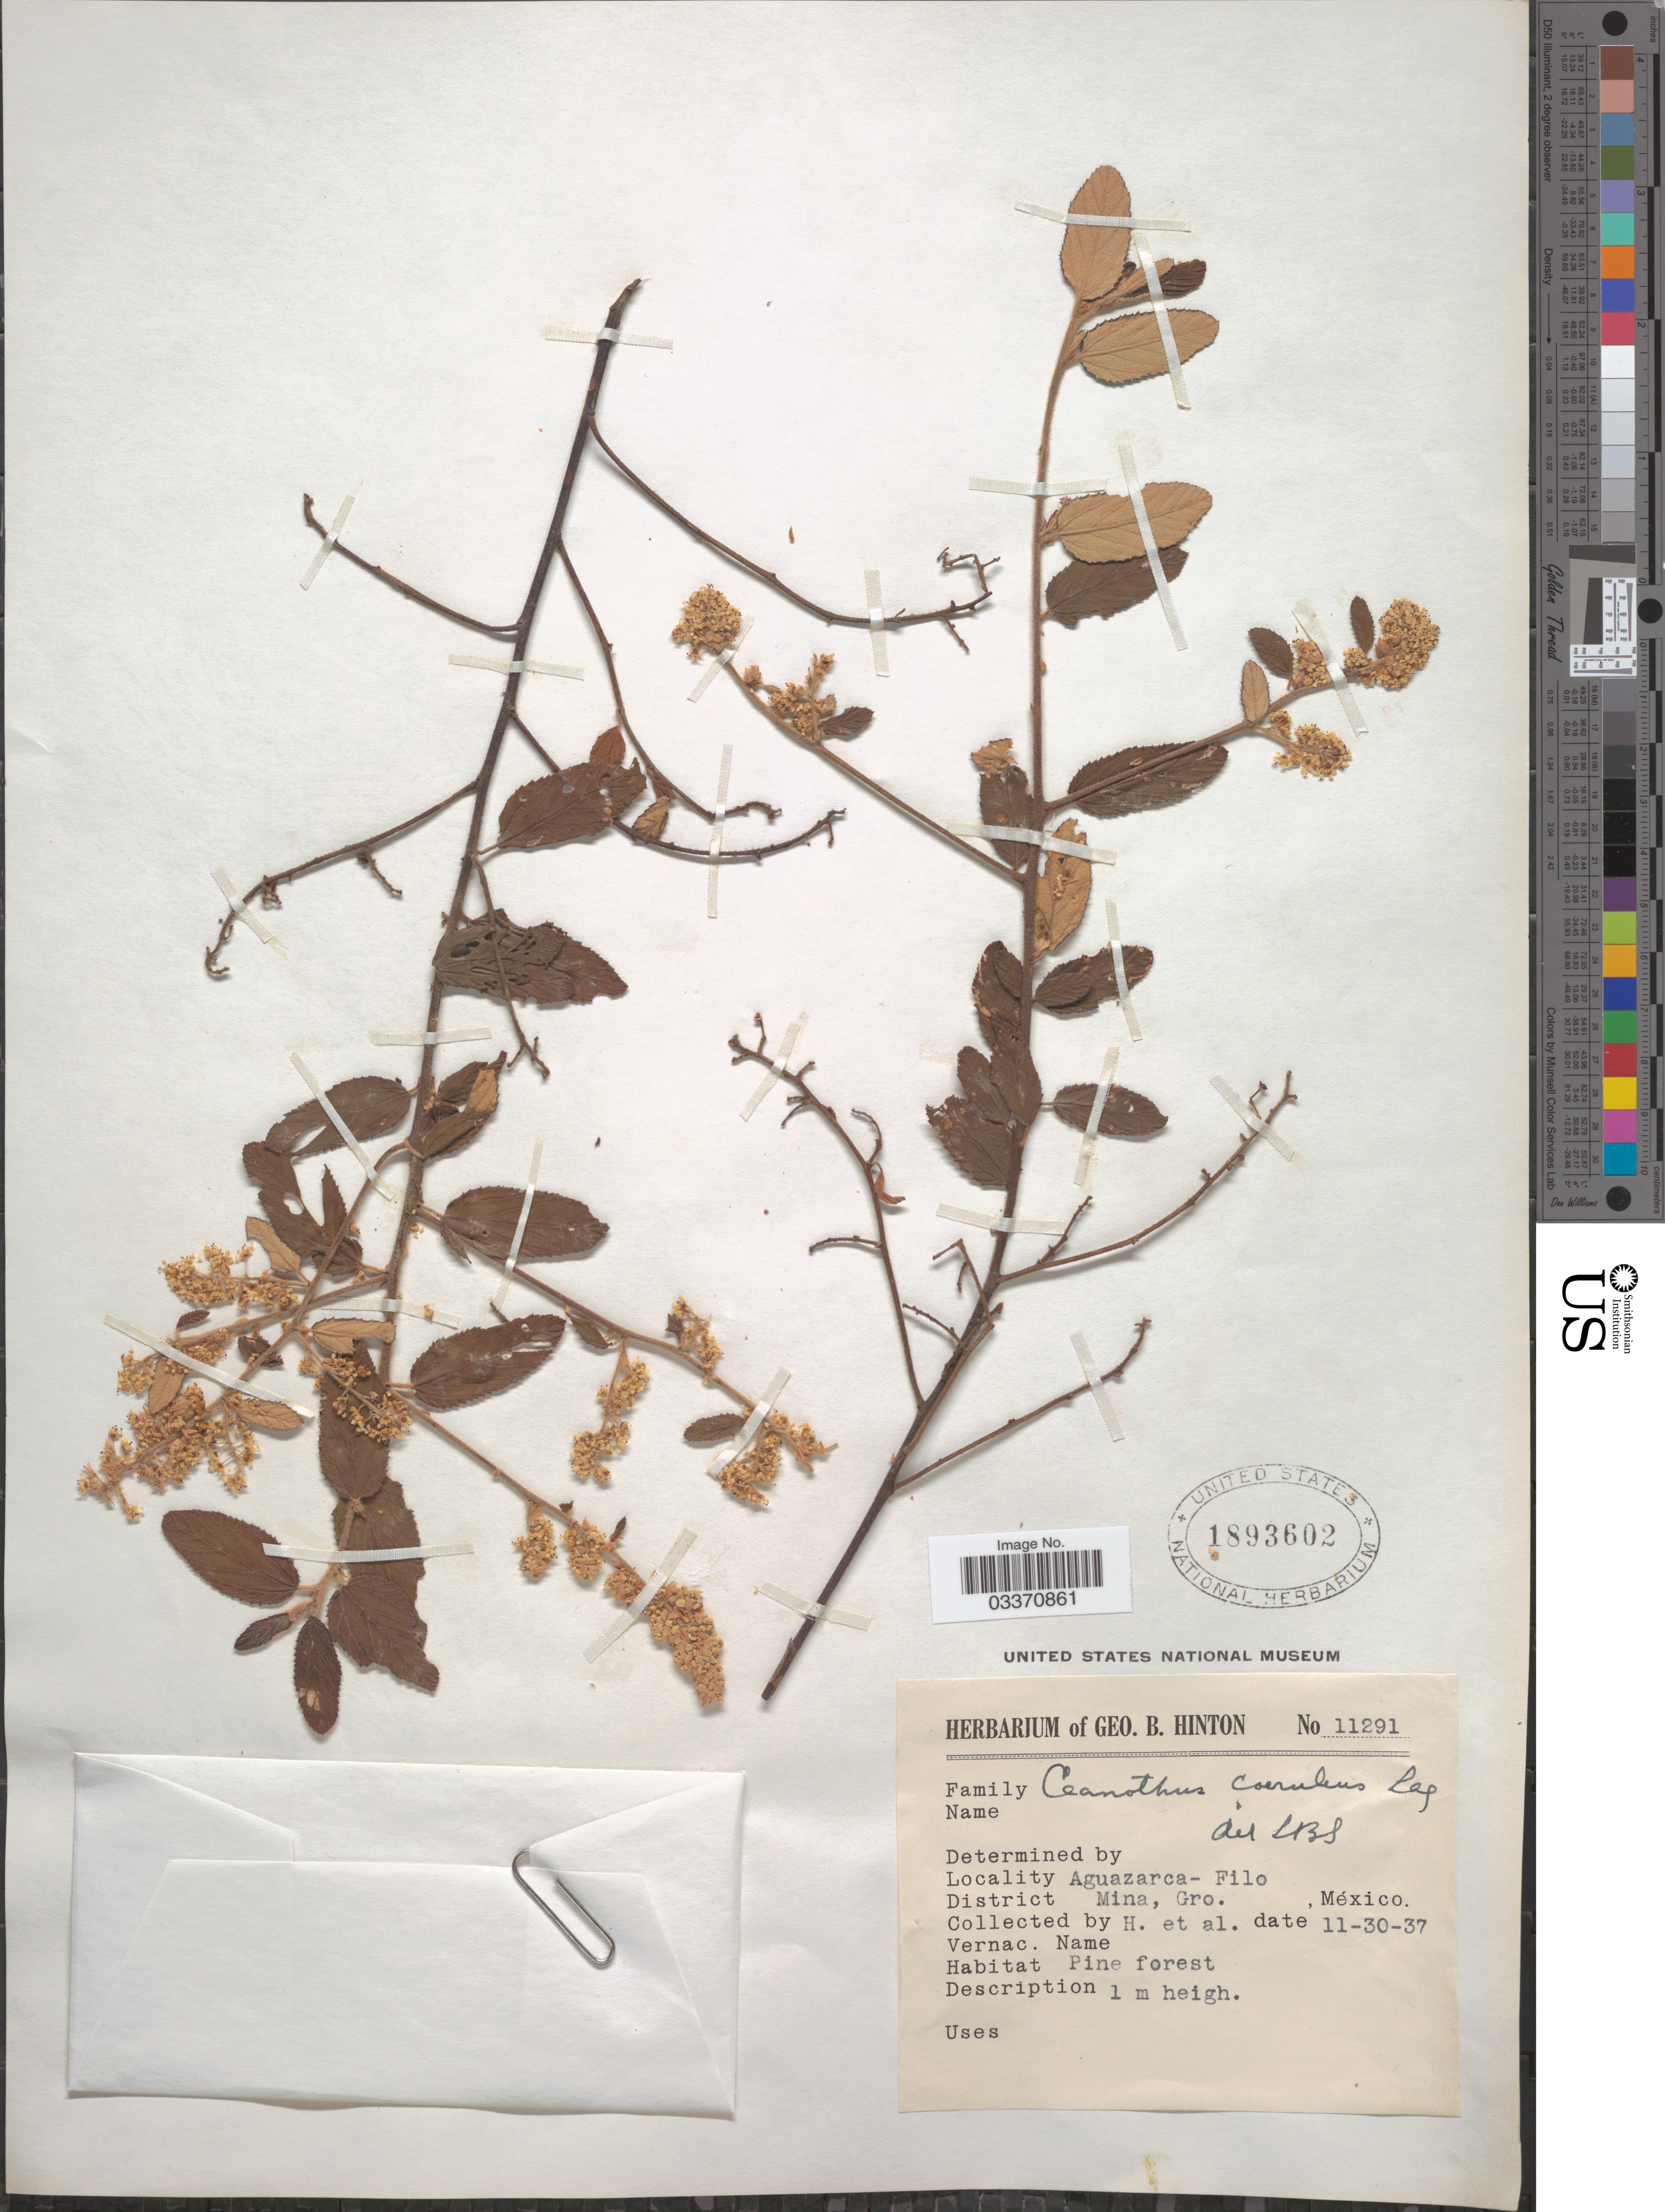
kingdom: Plantae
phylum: Tracheophyta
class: Magnoliopsida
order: Rosales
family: Rhamnaceae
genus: Ceanothus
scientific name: Ceanothus caeruleus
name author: Lag.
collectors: G. B. Hinton & et al.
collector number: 11291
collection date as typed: Transcribed d/m/y: 30/11/37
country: Mexico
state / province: Guerrero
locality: Aguazarca - Filo. District Mina.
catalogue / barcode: US 1893602